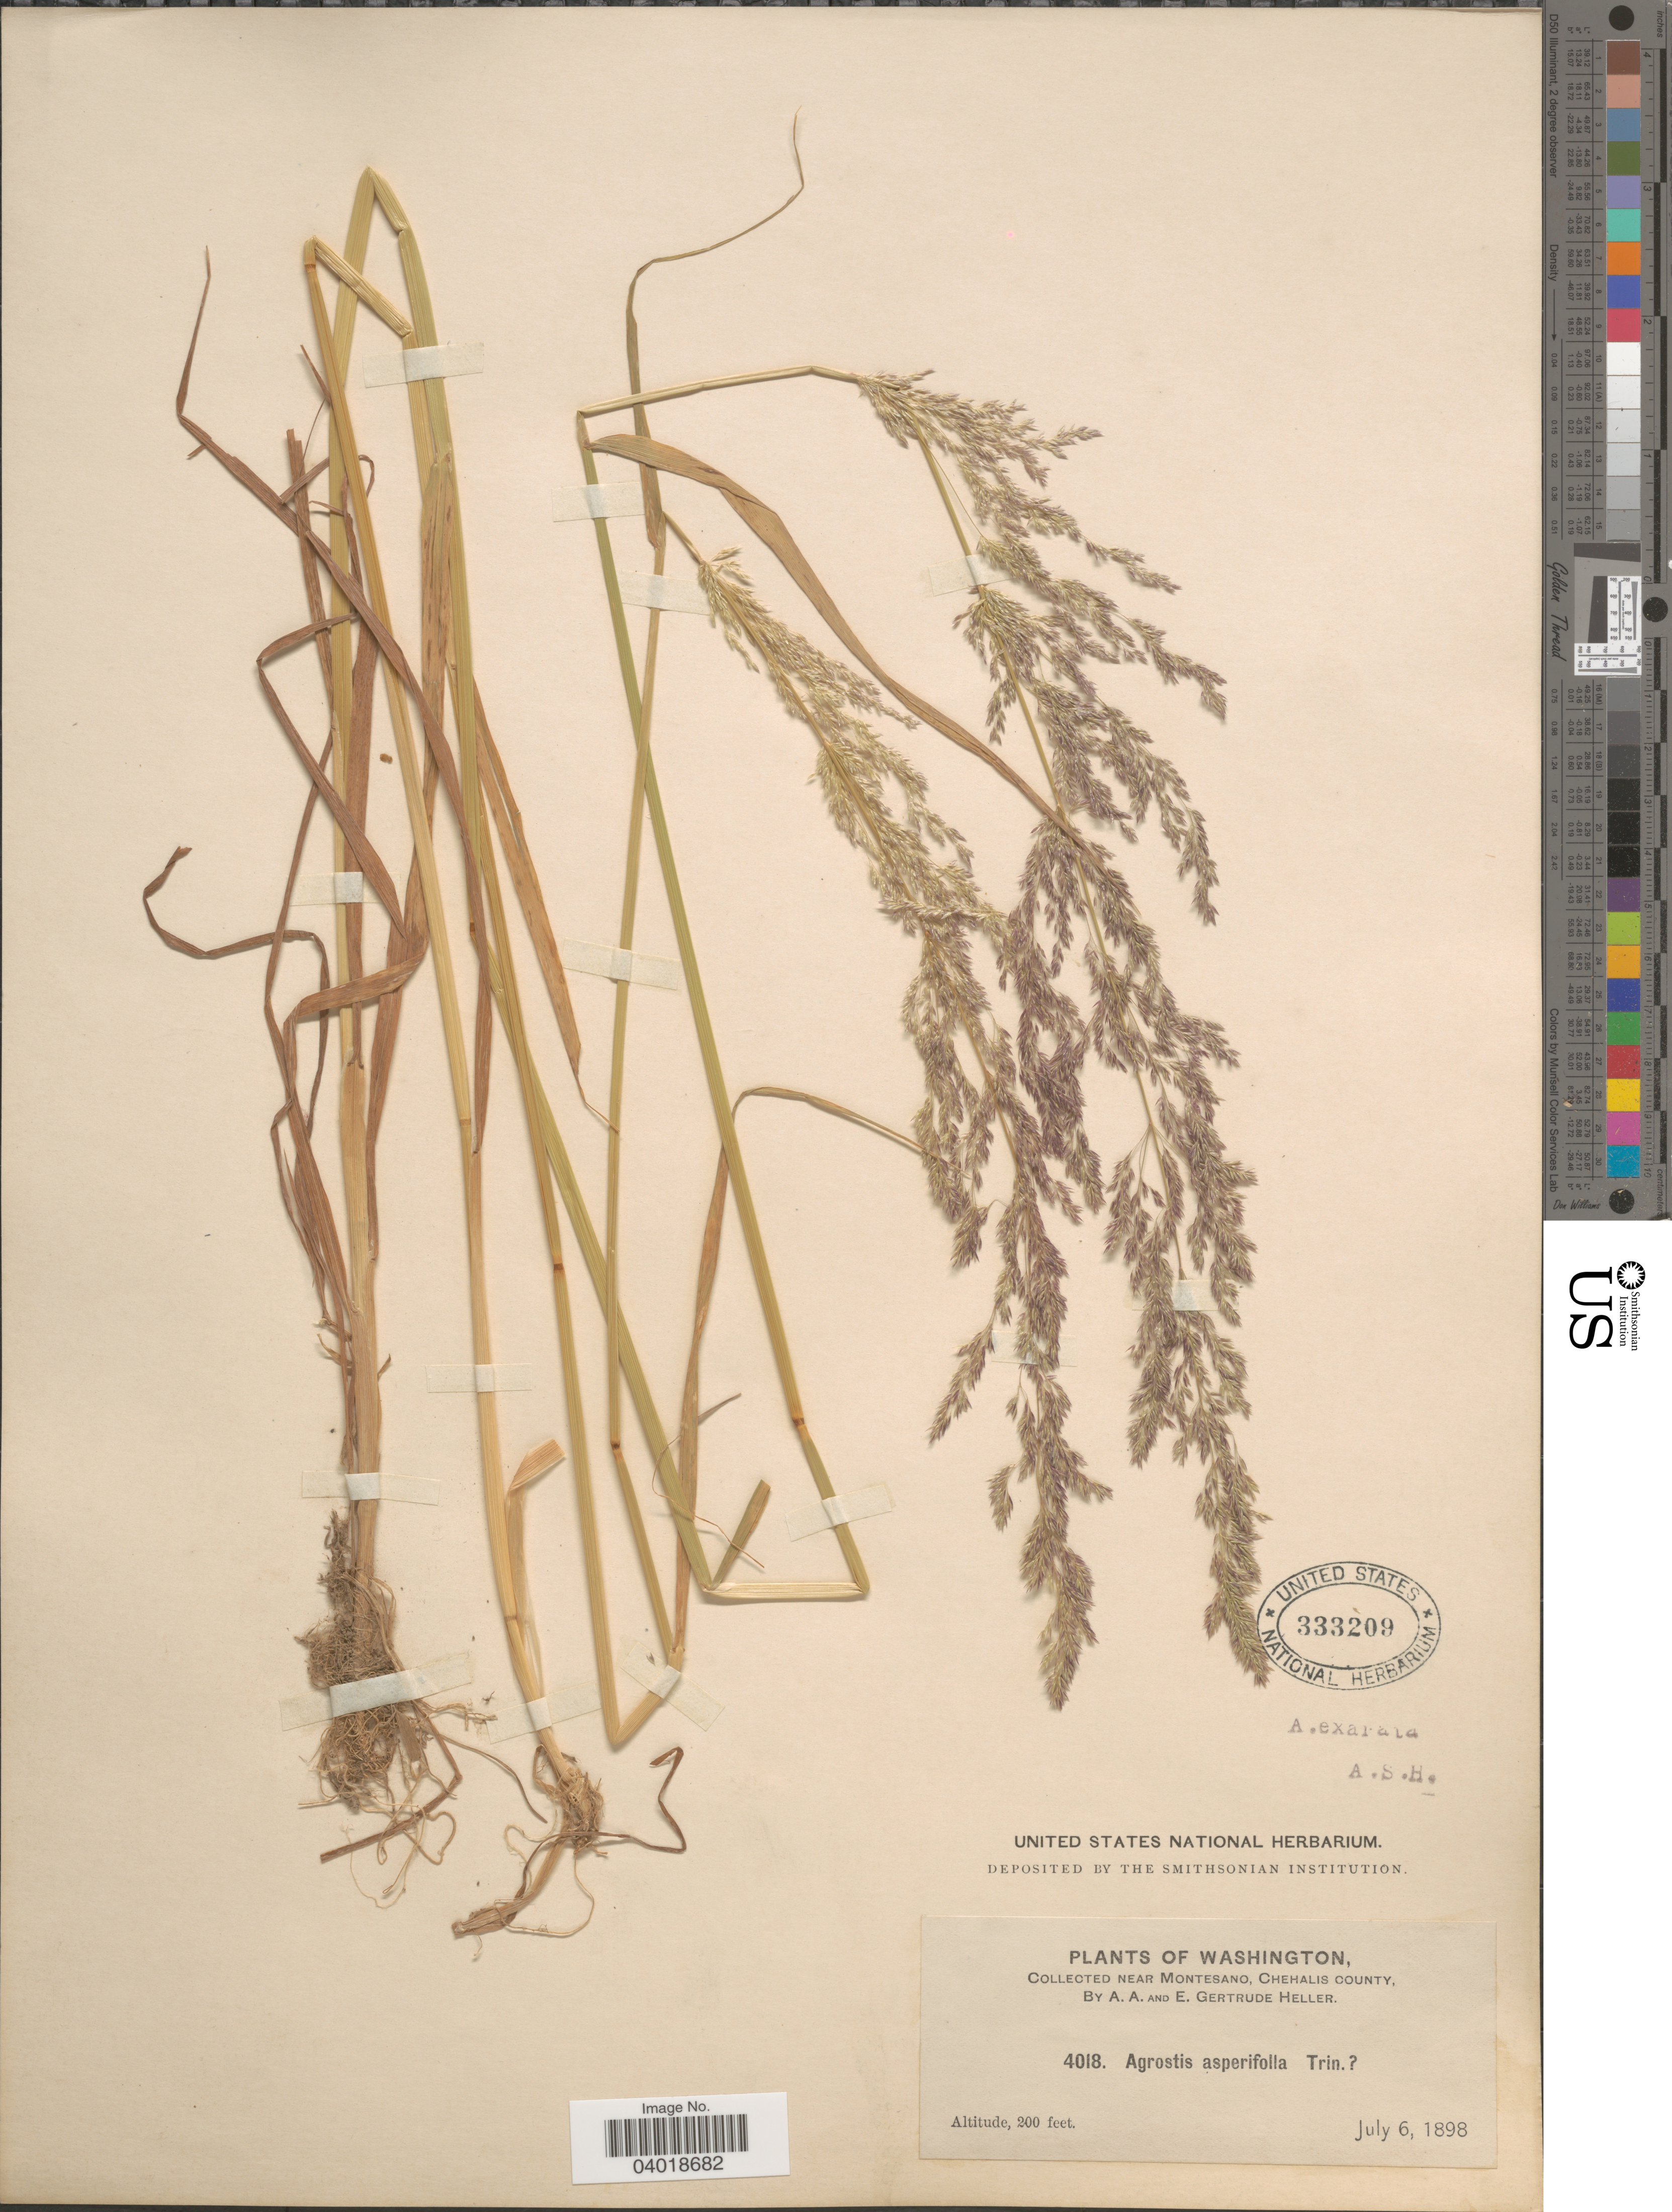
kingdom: Plantae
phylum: Tracheophyta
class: Liliopsida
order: Poales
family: Poaceae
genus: Agrostis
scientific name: Agrostis exarata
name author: Trin.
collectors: A. A. Heller & E. G. Heller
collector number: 4018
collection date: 1898-07-06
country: United States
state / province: Washington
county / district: Grays Harbor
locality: Near Montesano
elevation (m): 61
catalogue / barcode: US 333209